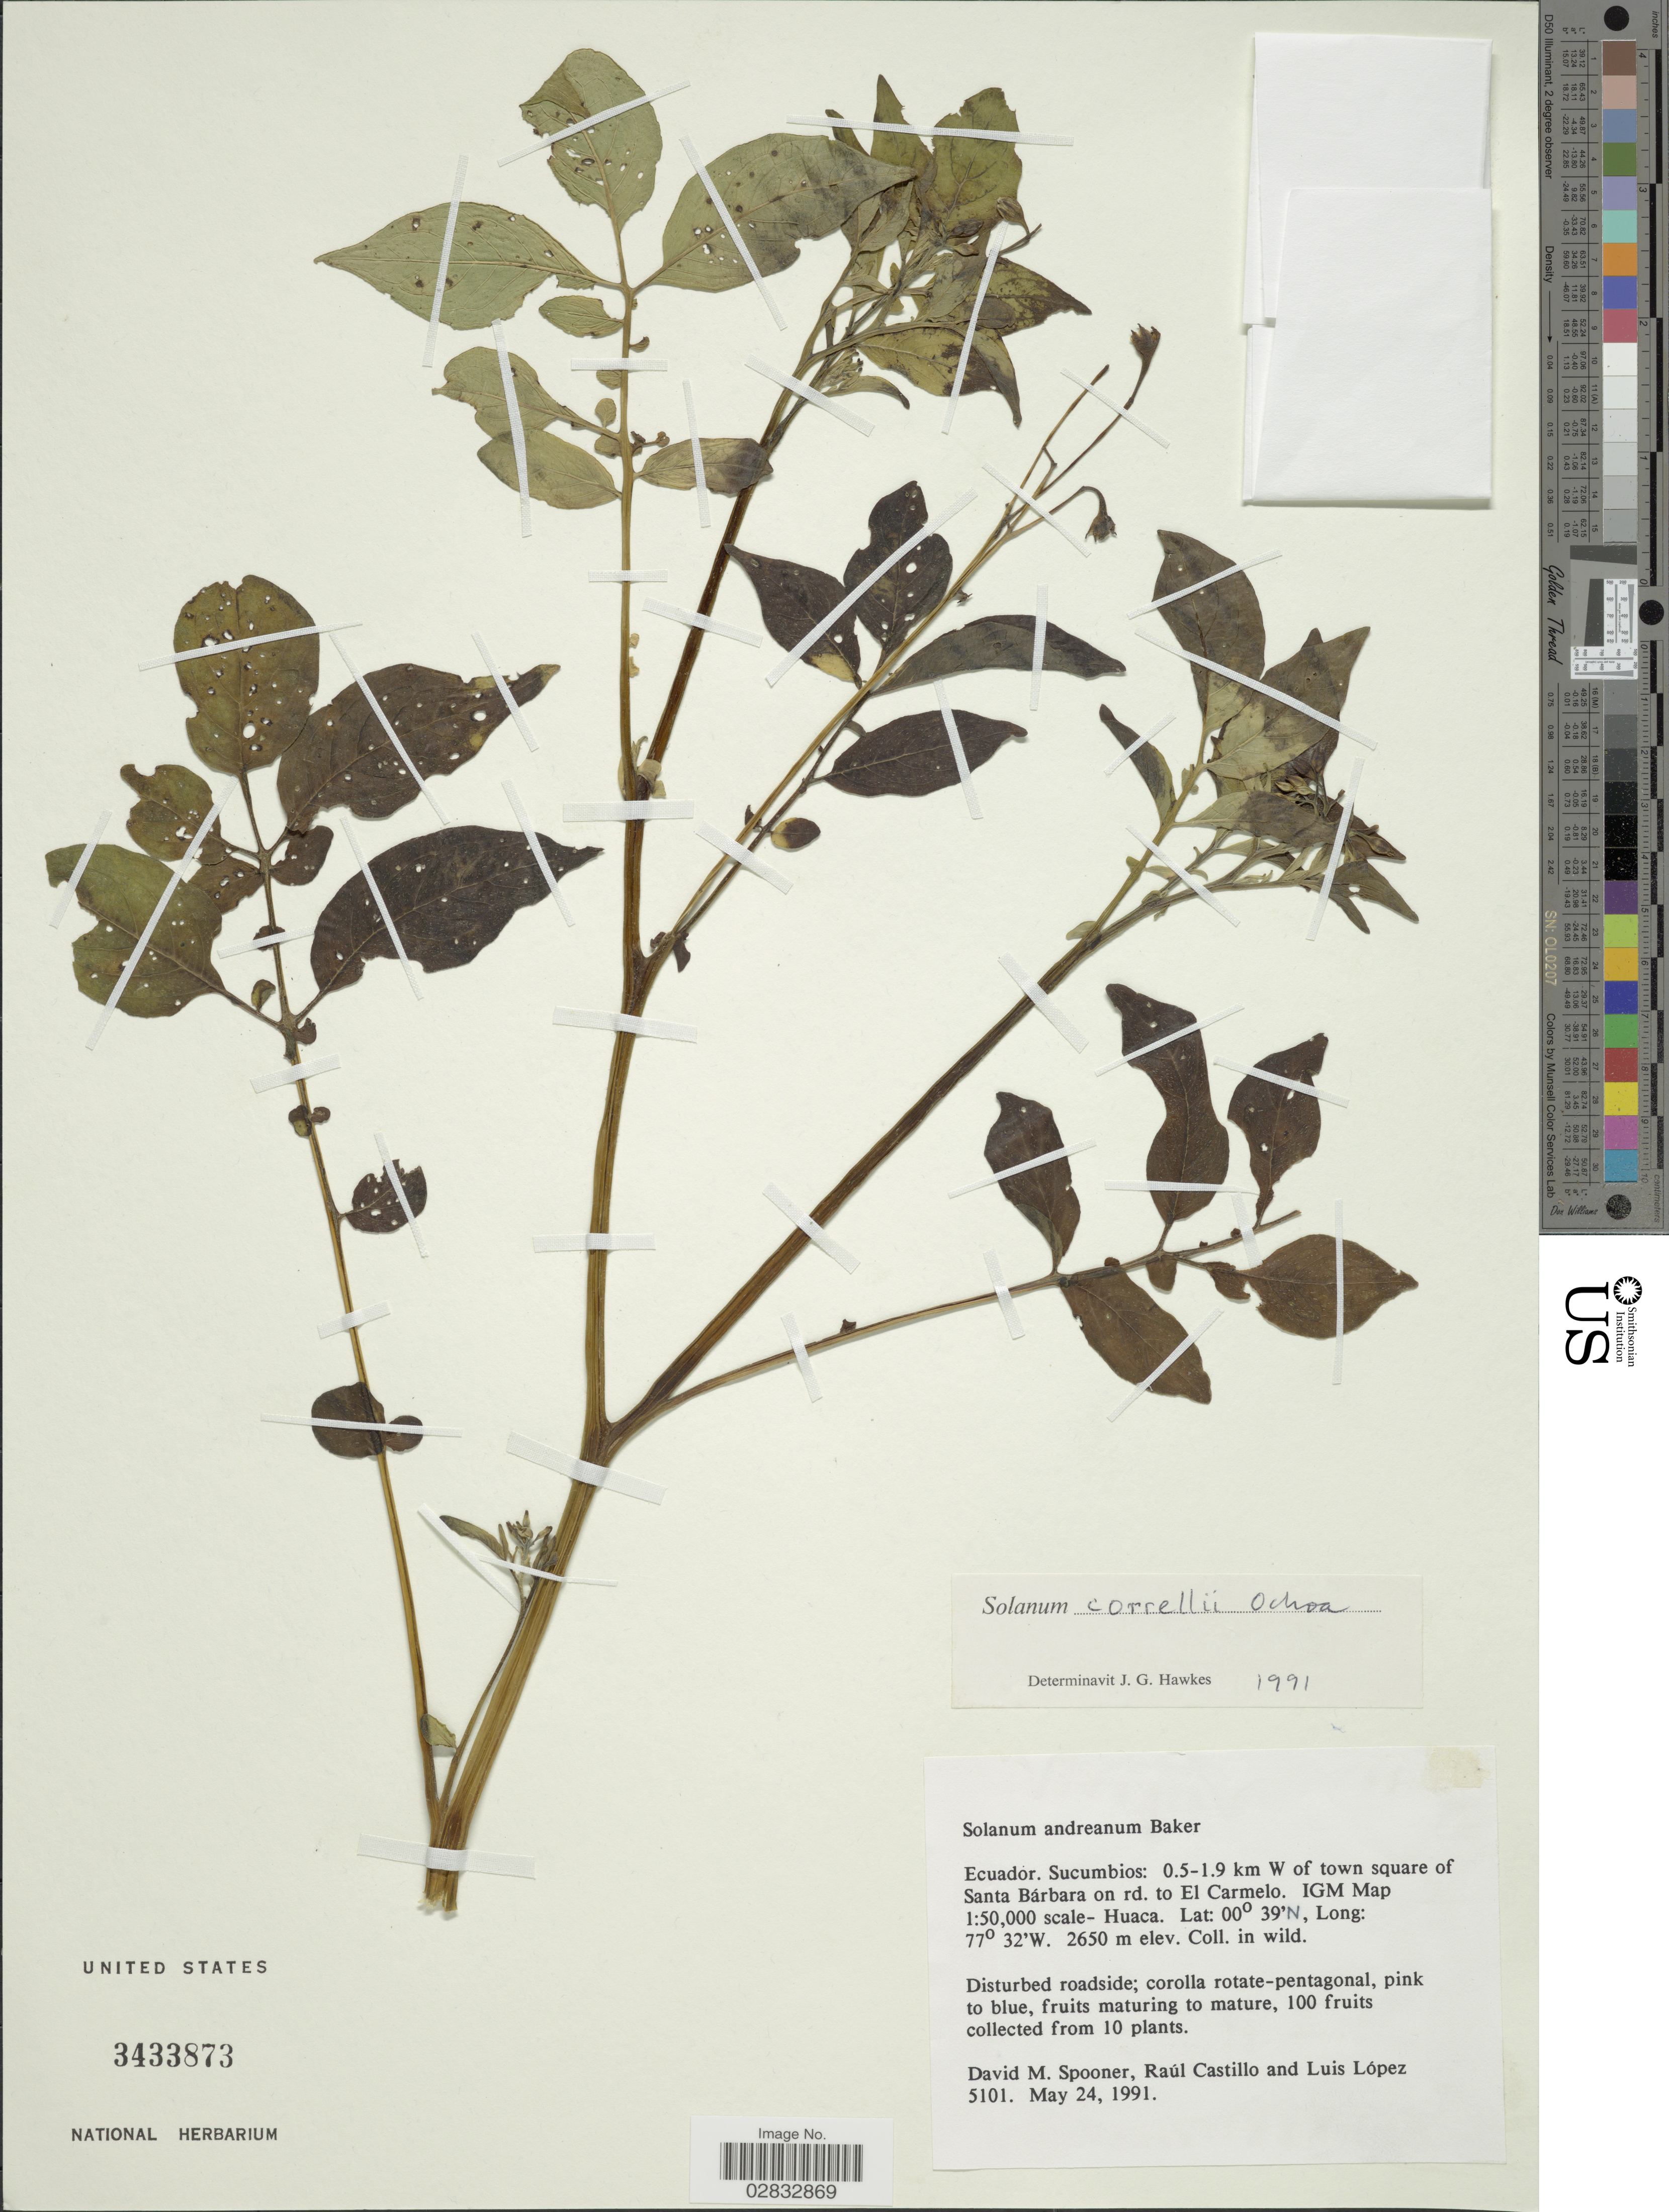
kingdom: Plantae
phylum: Tracheophyta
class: Magnoliopsida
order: Solanales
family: Solanaceae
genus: Solanum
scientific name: Solanum correllii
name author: Ochoa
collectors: D. Spooner, R. Castillo & L. López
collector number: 5101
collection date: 1991-05-24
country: Ecuador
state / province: Sucumbíos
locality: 0.5-1.9 km W of town square of Santa Bárbara on rd. to El Carmelo. IGM Map 1:50,000 scale-Huaca.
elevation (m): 2650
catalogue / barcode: US 3433873